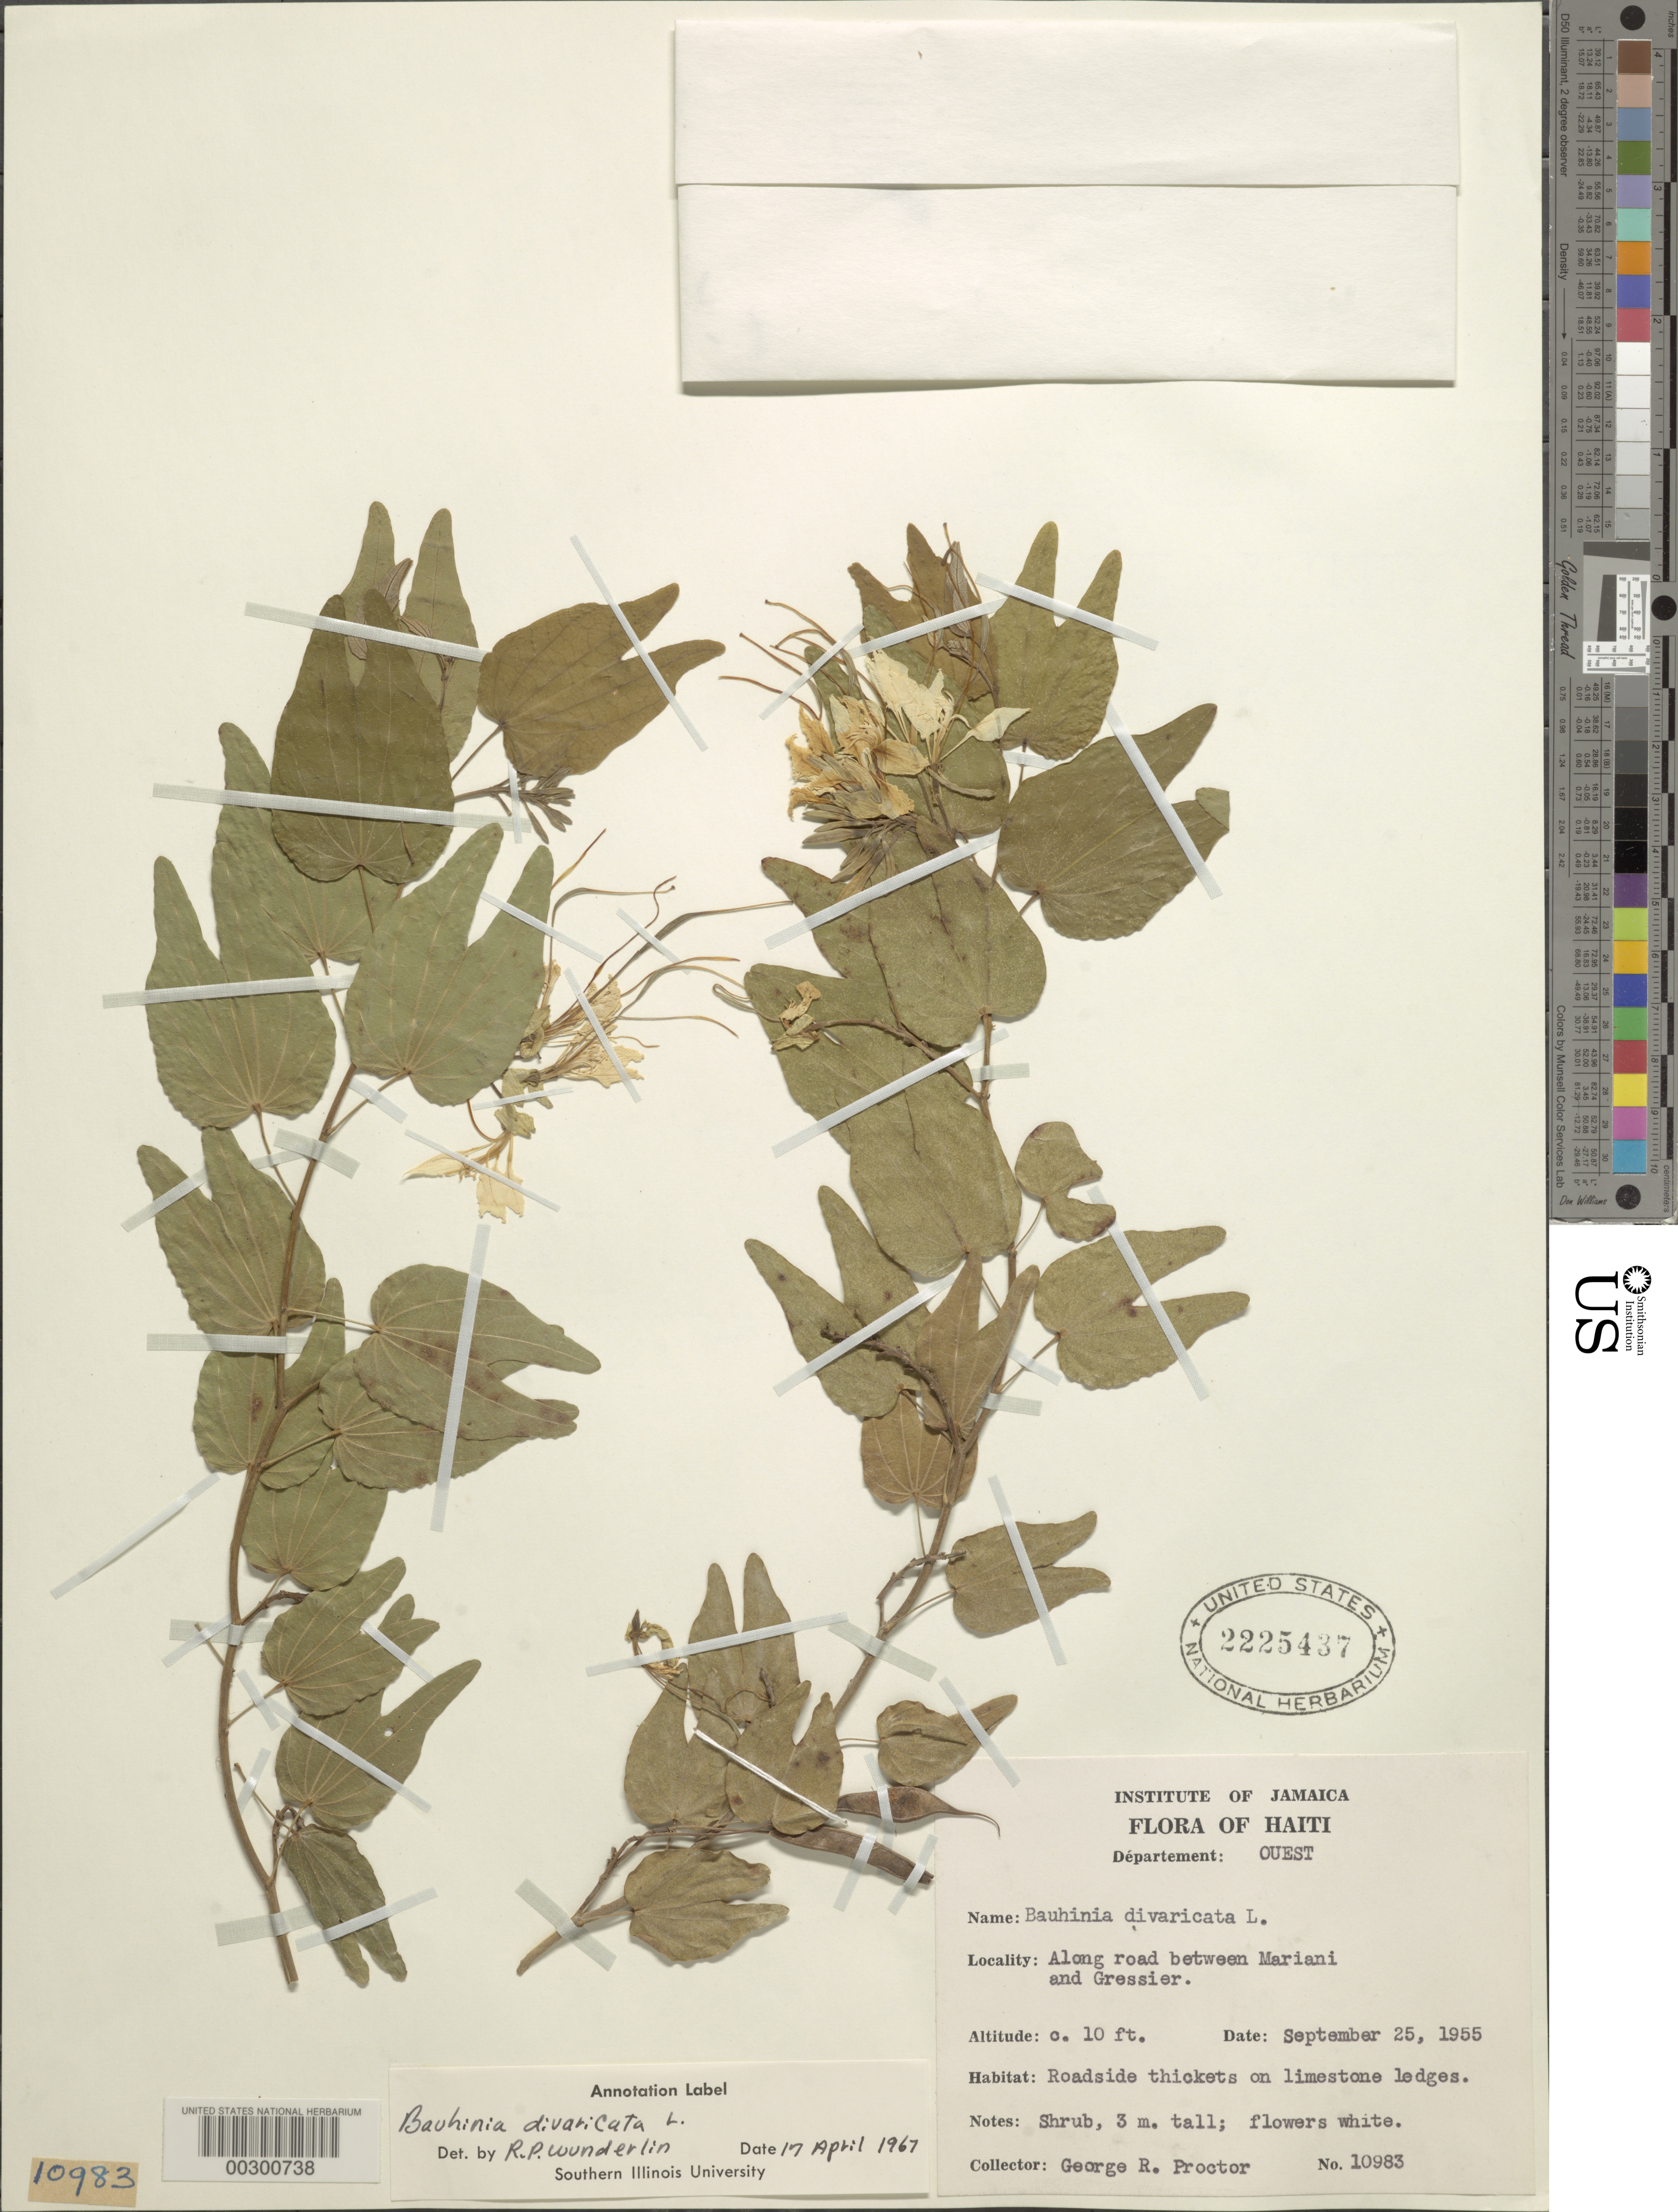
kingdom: Plantae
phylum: Tracheophyta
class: Magnoliopsida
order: Fabales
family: Fabaceae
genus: Bauhinia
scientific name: Bauhinia divaricata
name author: L.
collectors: G. R. Proctor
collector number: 10983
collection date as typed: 25 Sep 1955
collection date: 1955-09-25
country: Haiti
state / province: Ouest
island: Hispaniola Island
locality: Along road between mariani and gressier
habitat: Roadside thickets on limestone ledges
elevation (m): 3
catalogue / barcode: US 2225437